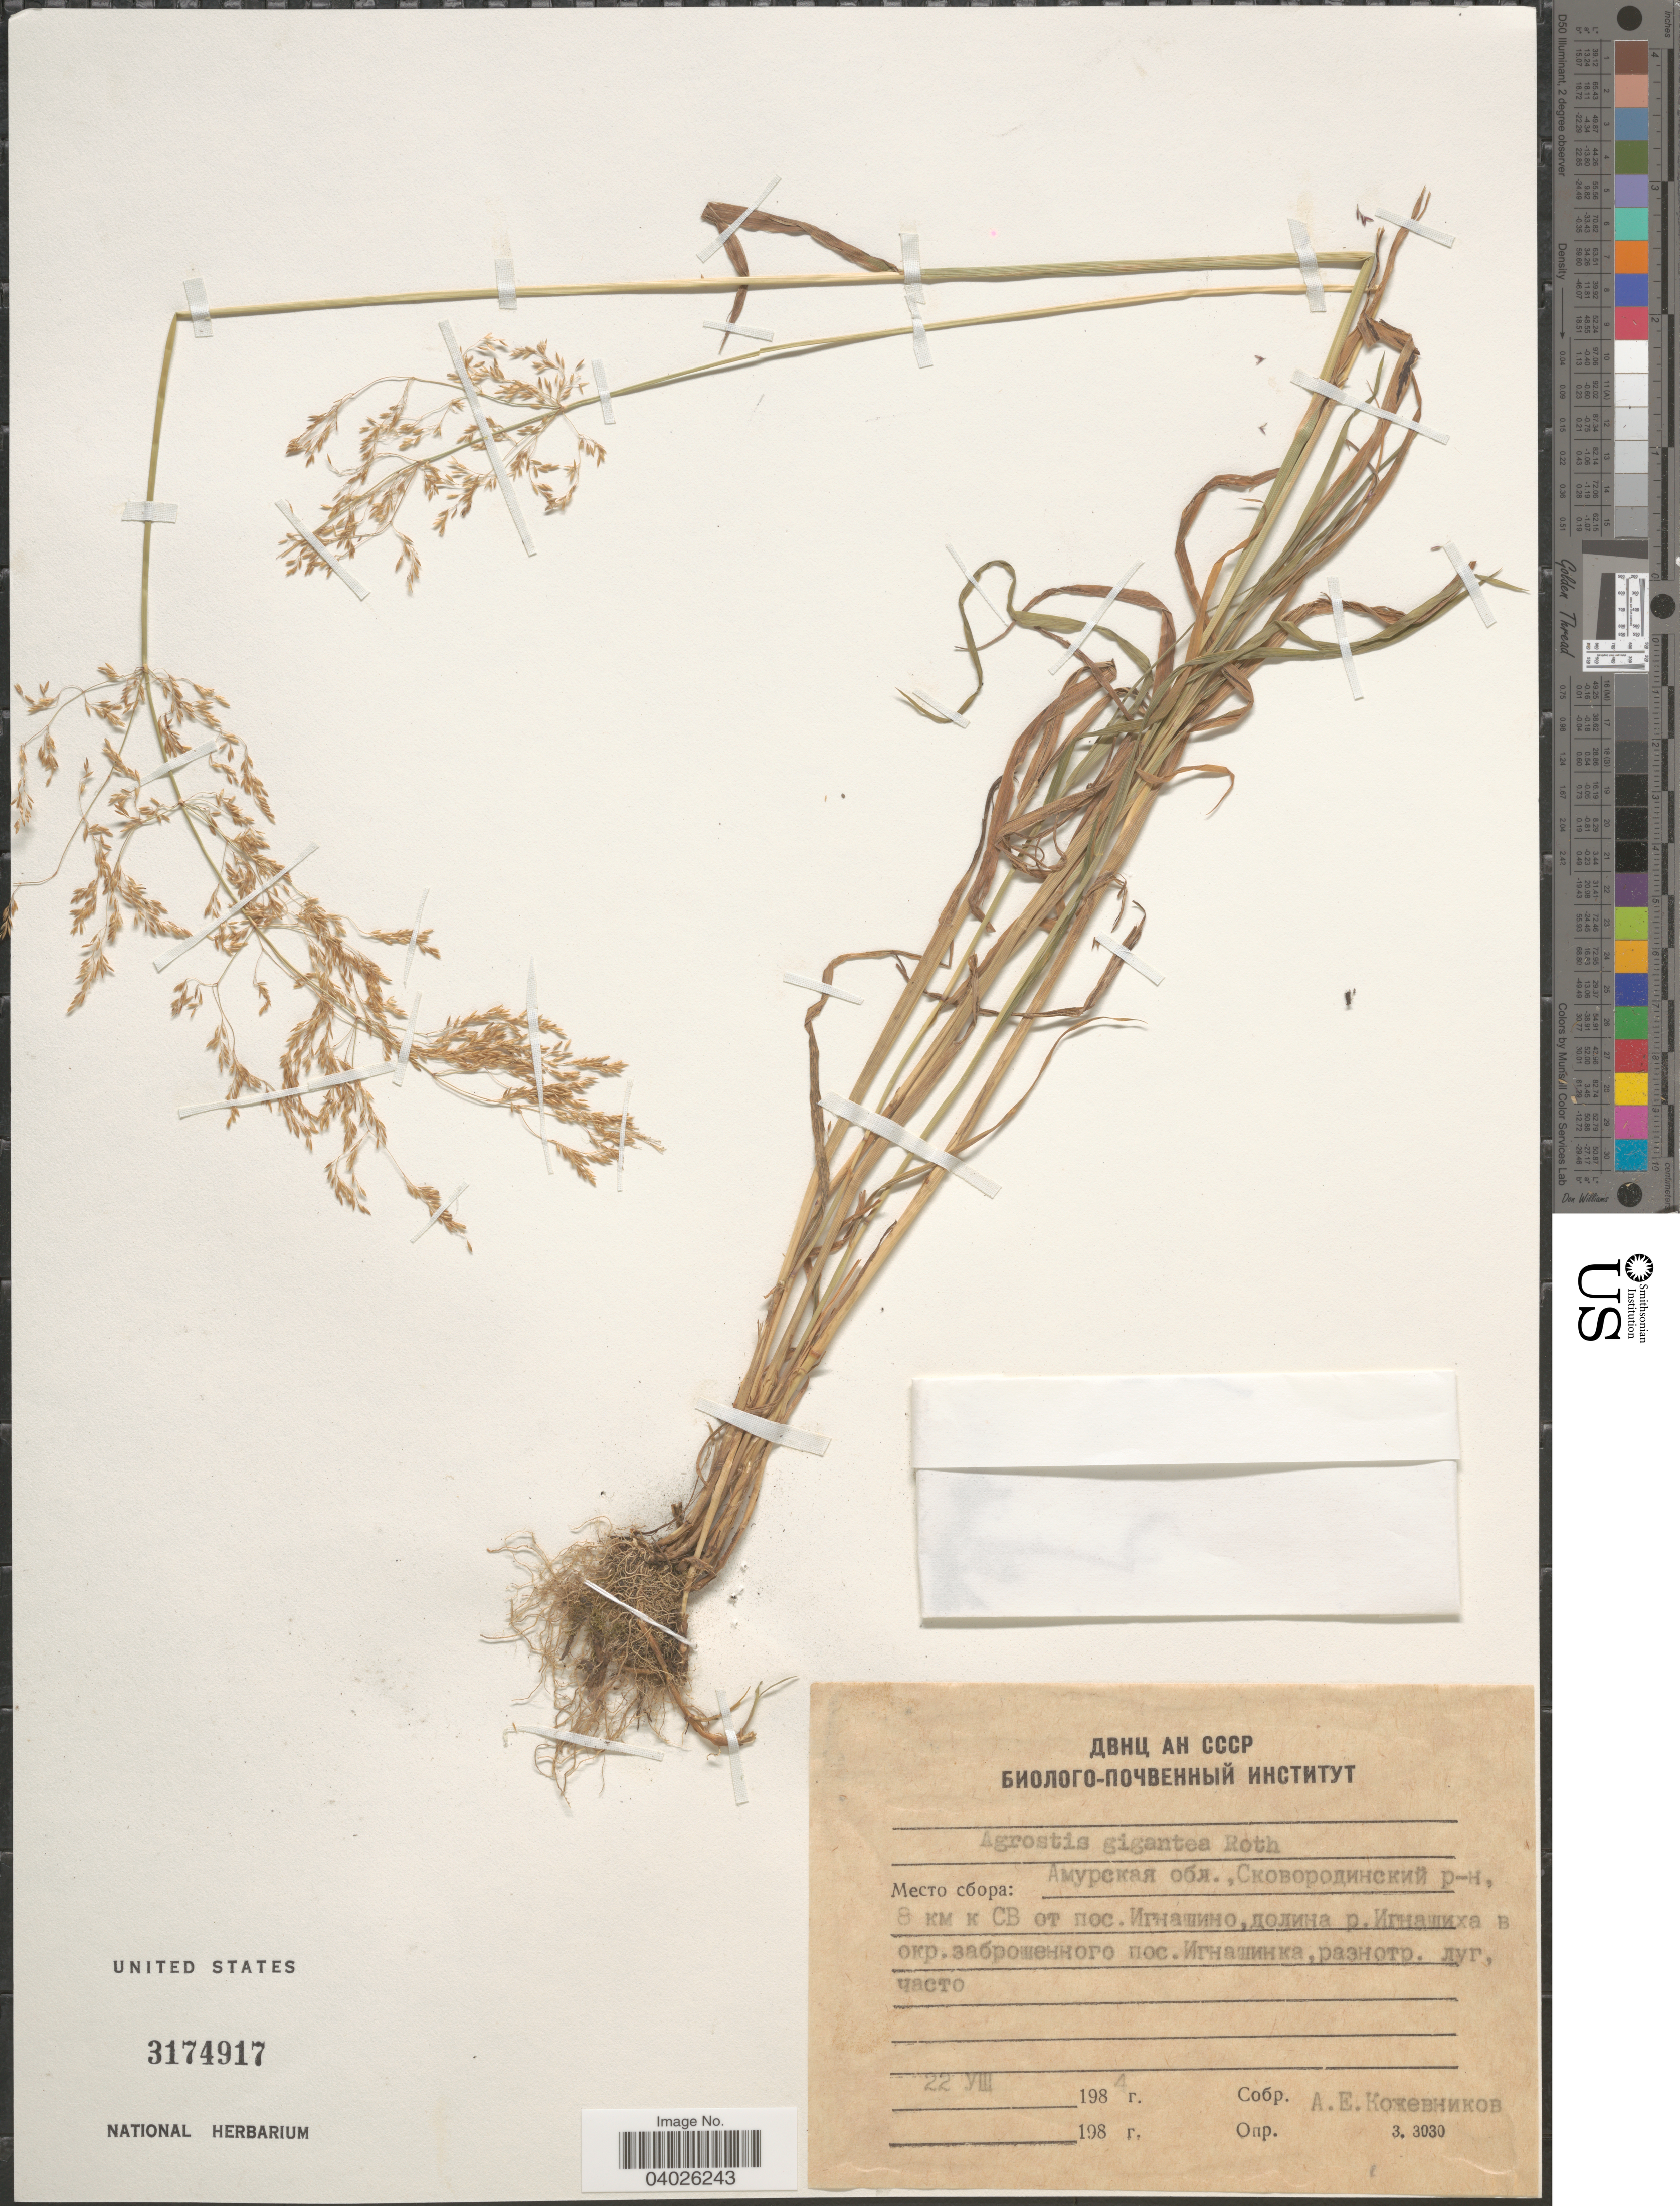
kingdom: Plantae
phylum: Tracheophyta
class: Liliopsida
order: Poales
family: Poaceae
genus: Agrostis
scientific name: Agrostis gigantea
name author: Roth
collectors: A. Kozhevnikov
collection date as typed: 22 X 1984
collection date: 1984-08-22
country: Russian Federation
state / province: Amur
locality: Skovorodinskiy District, 8 km SE of village Ignashino, valley of river Ignashikha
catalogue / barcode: US 3174917